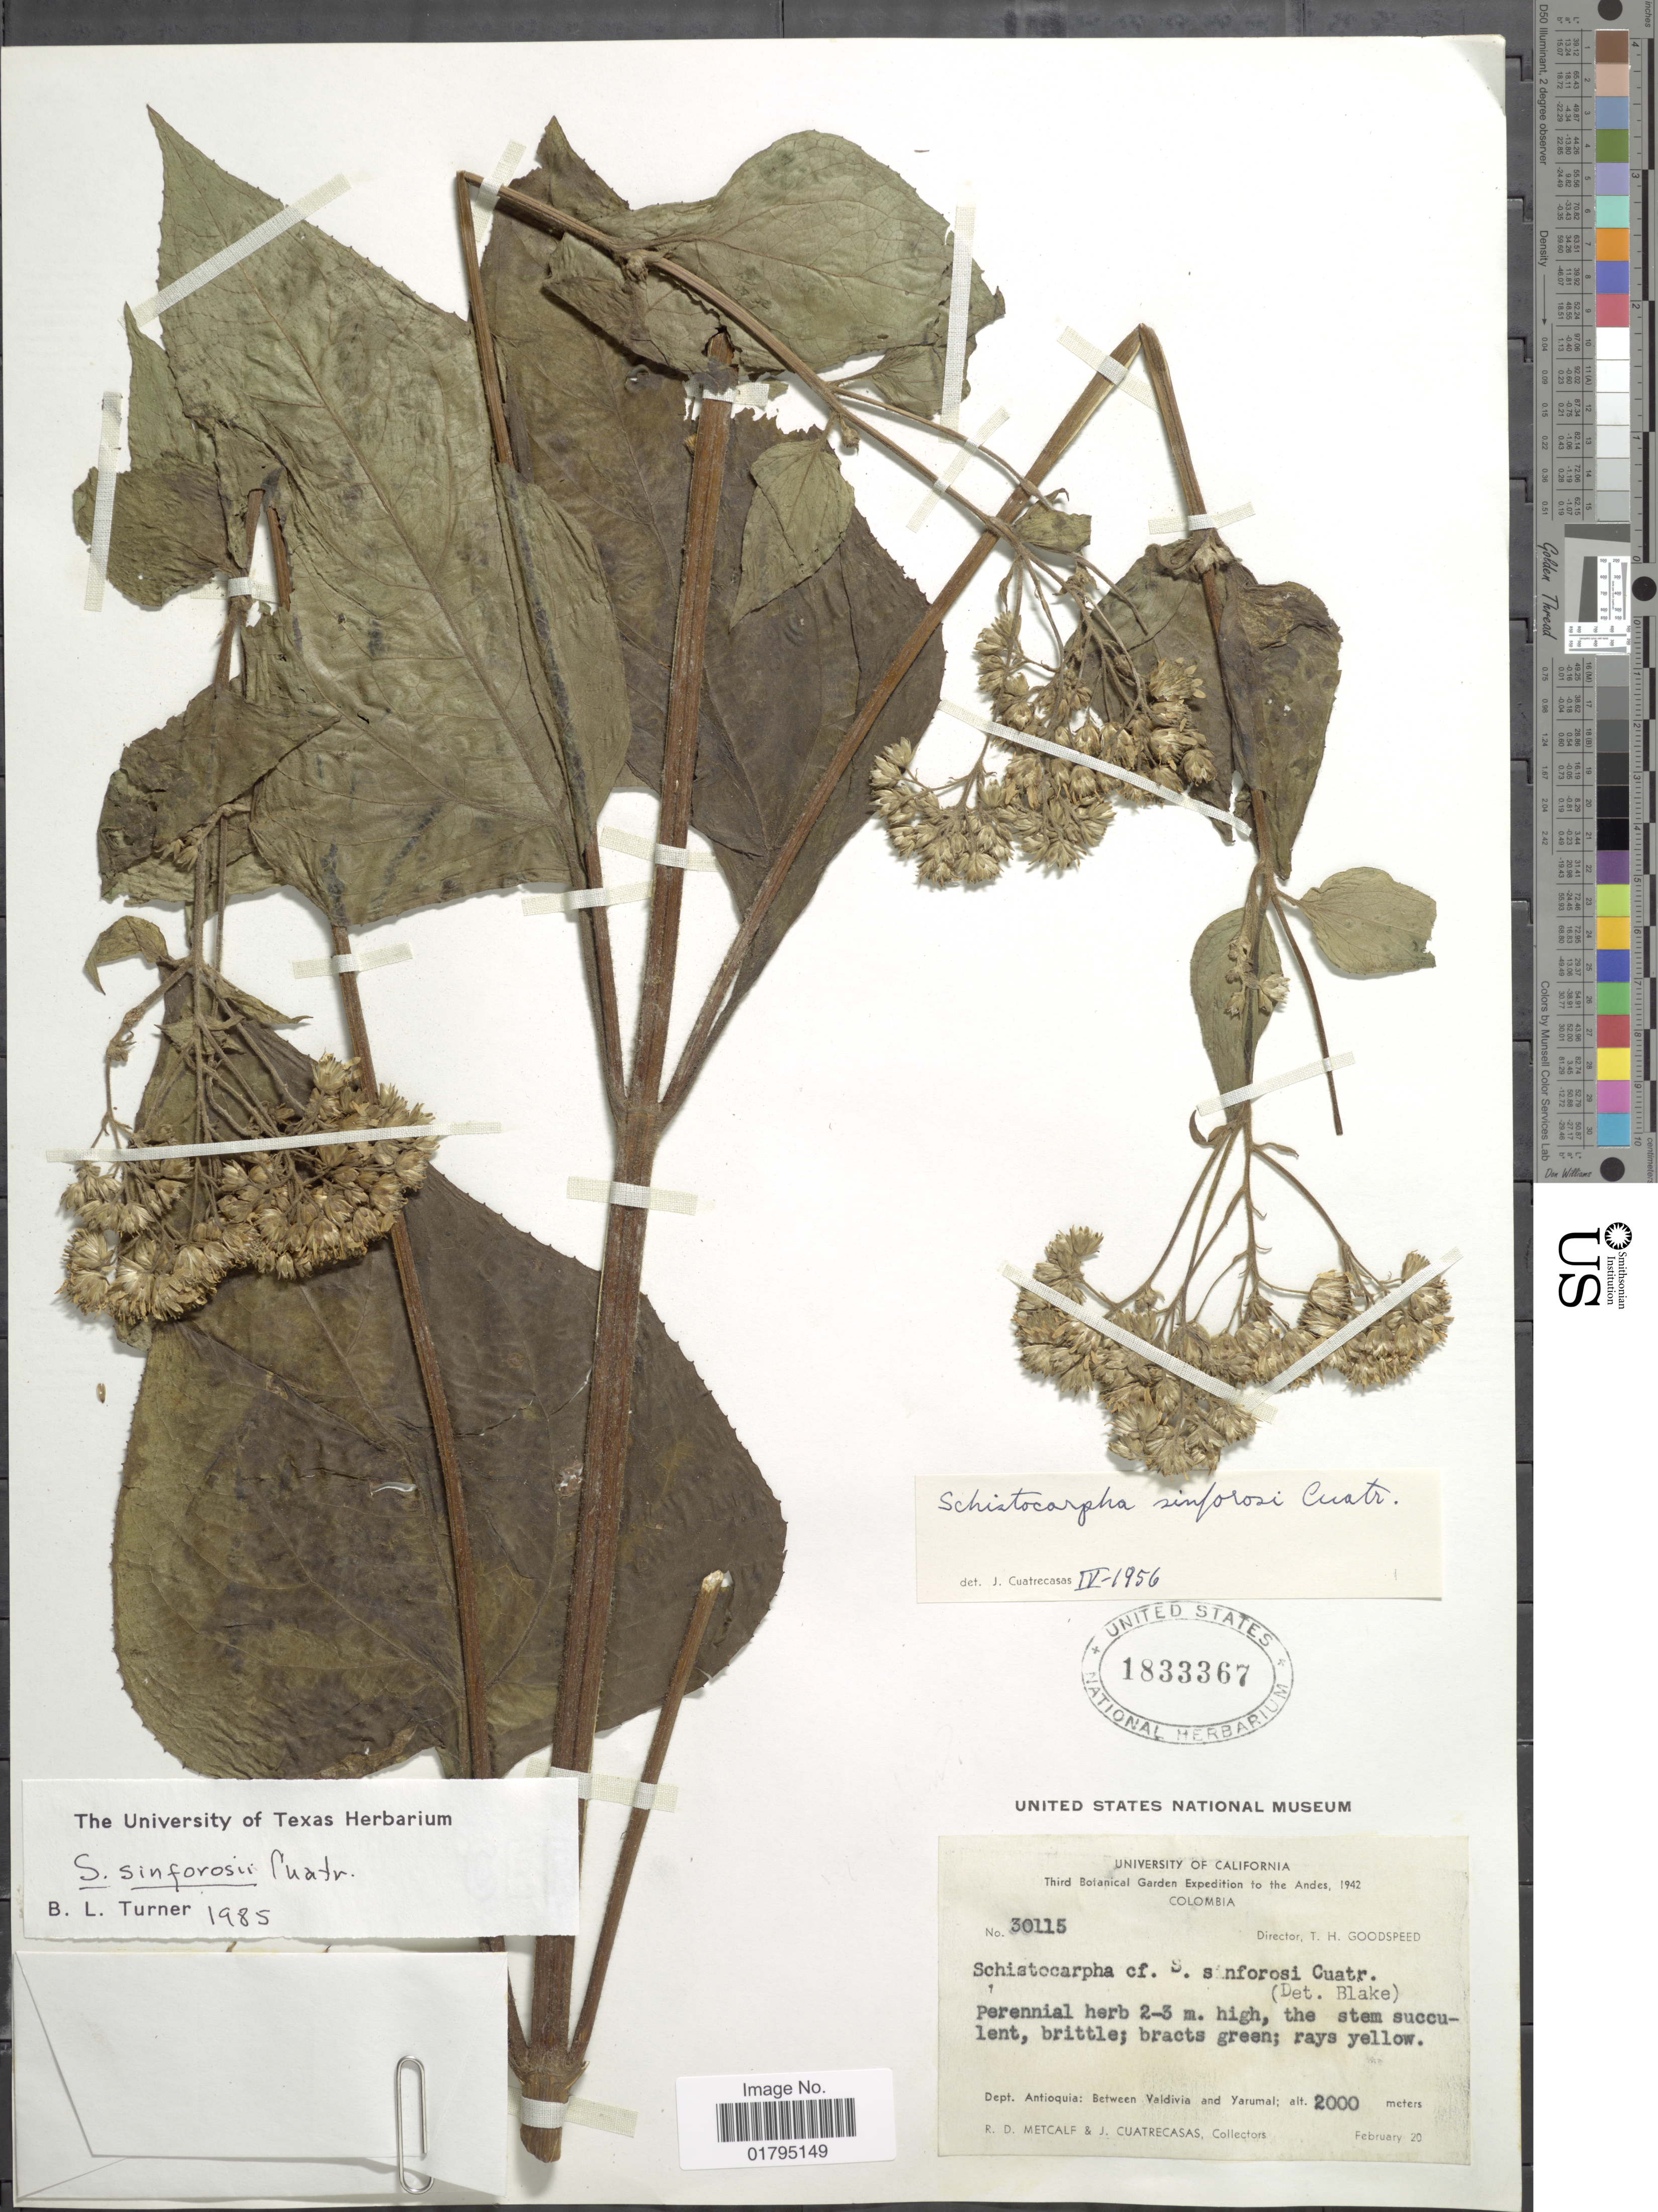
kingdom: Plantae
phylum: Tracheophyta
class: Magnoliopsida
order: Asterales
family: Asteraceae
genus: Schistocarpha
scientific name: Schistocarpha sinforosii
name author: Cuatrec.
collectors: R. D. Metcalf & J. Cuatrecasas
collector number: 30115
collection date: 1942-02-20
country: Colombia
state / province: Antioquia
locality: Dept. Antioquia: Between Valdivia and Yarumal.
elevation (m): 2000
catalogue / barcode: US 1833367